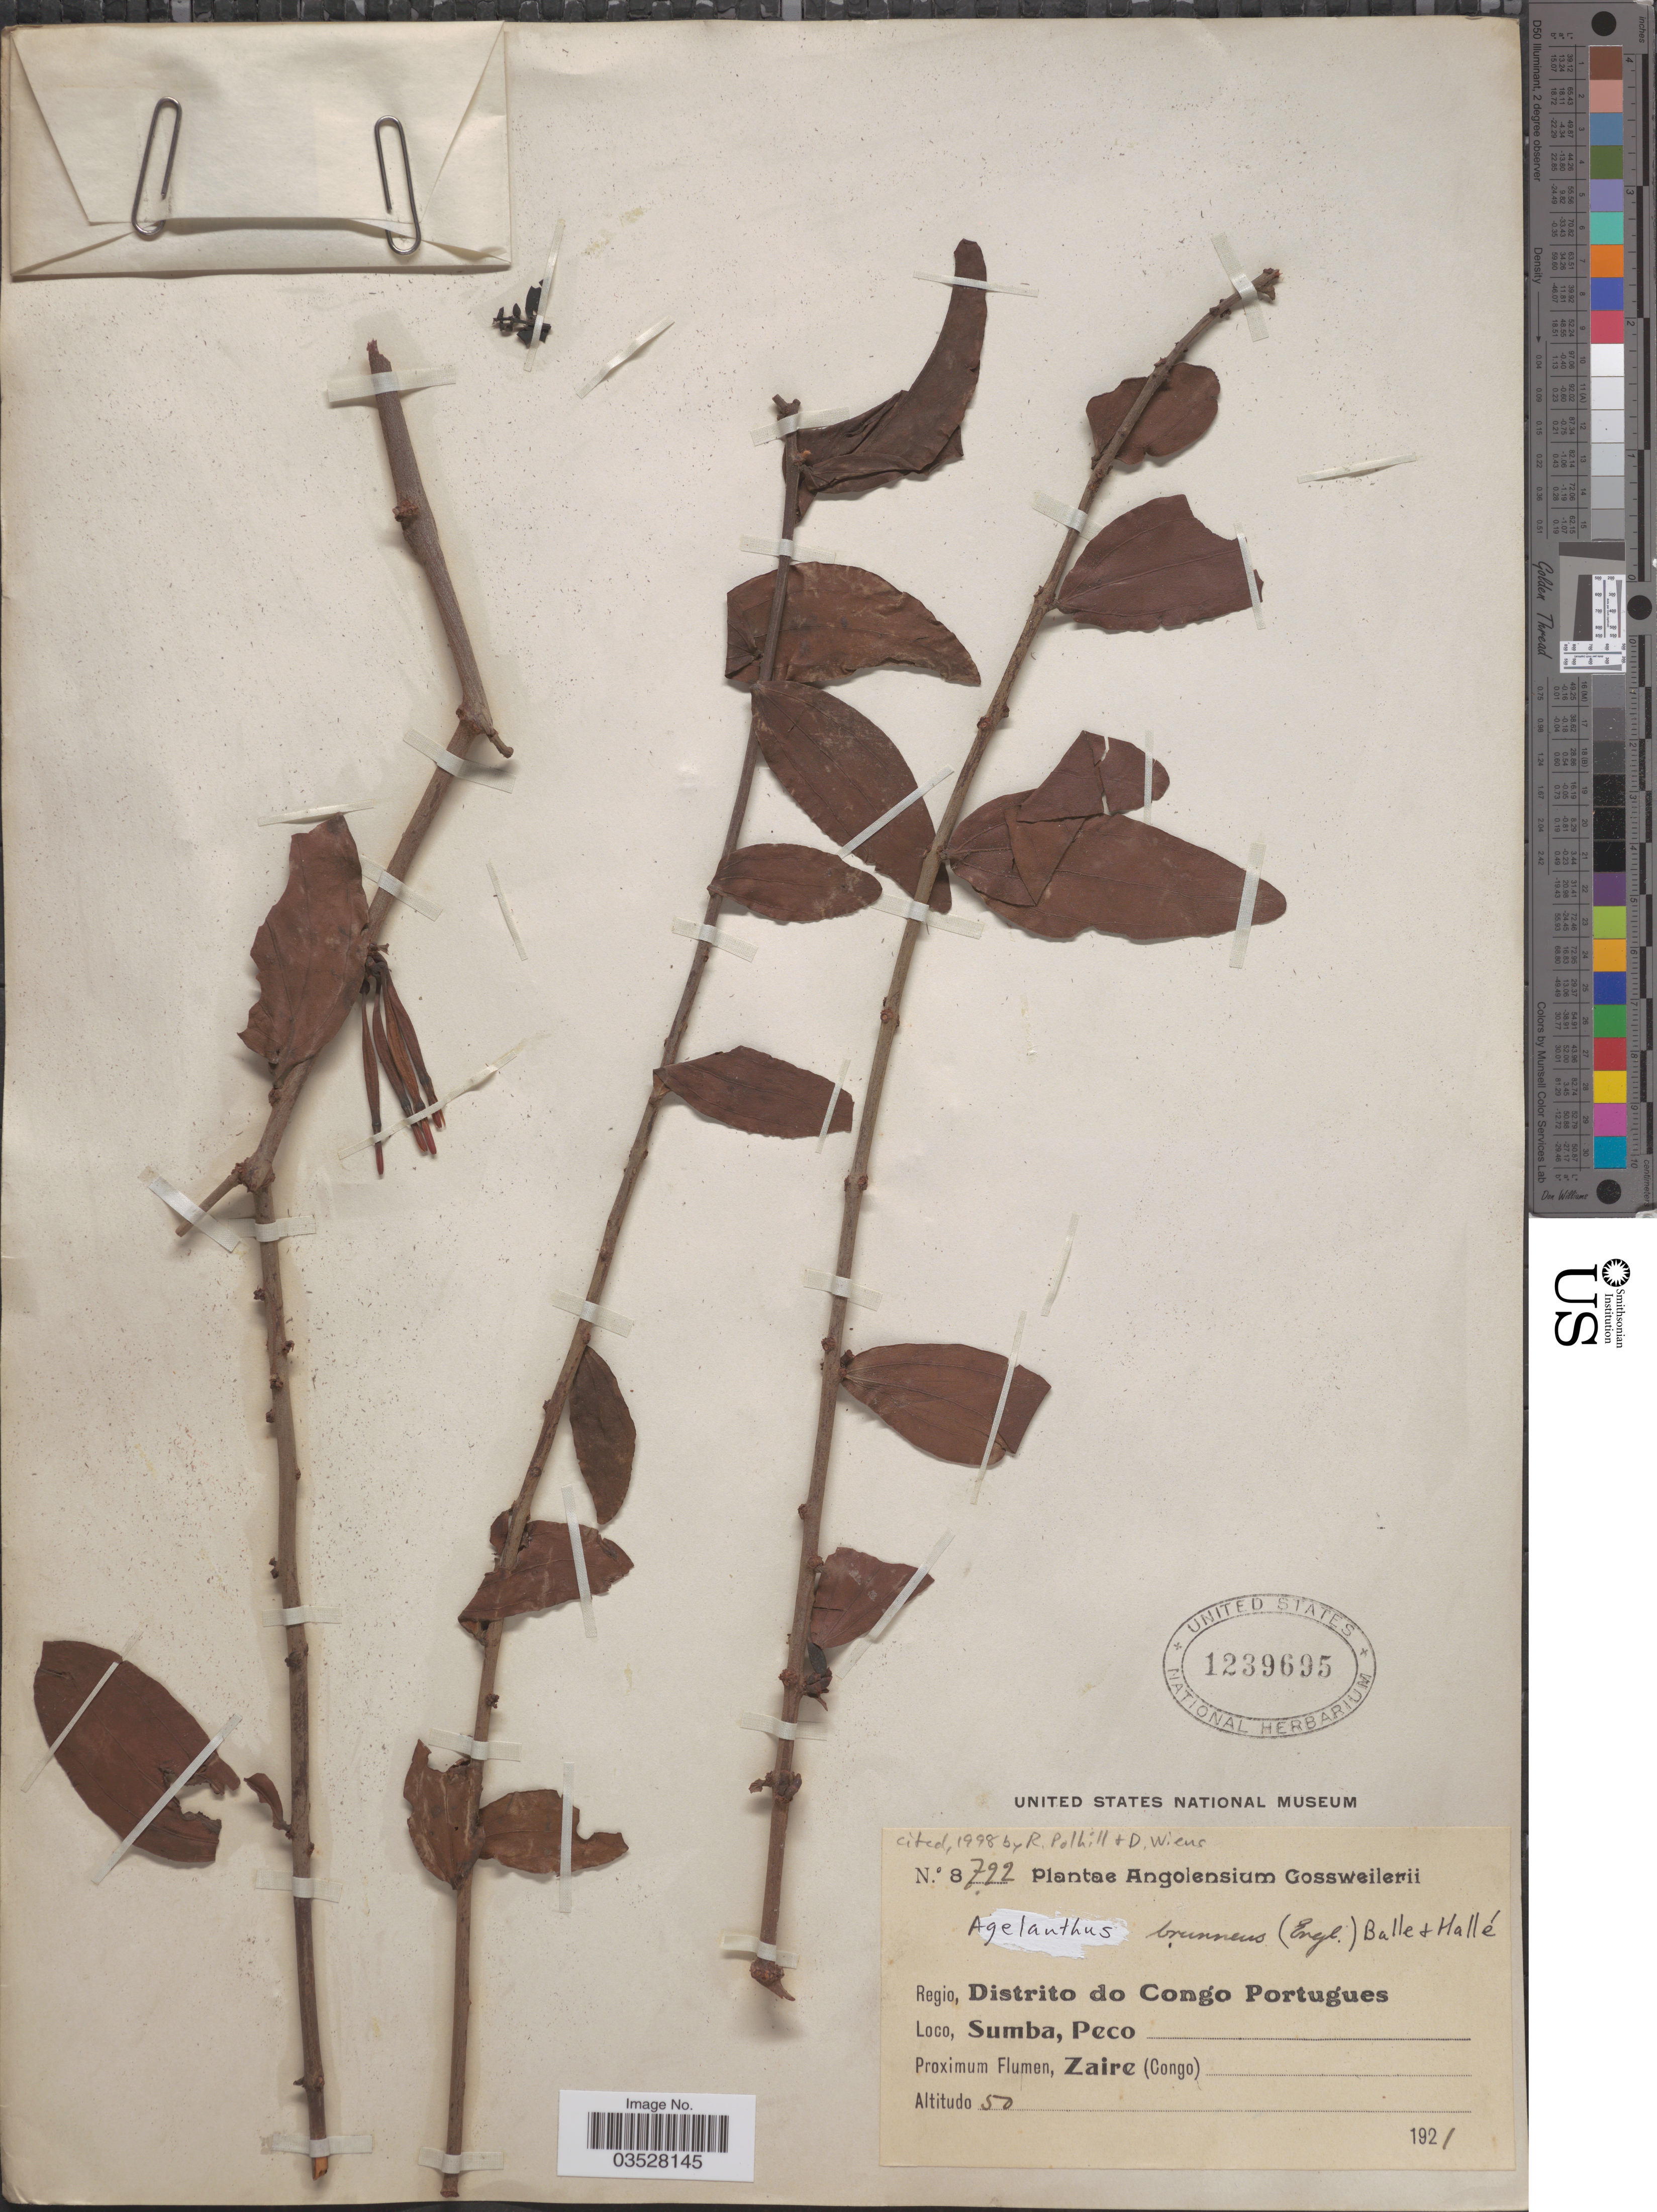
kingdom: Plantae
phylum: Tracheophyta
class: Magnoliopsida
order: Santalales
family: Loranthaceae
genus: Agelanthus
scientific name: Agelanthus brunneus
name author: (Engl.) Tiegh.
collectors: -. Gossweiler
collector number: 8792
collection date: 1921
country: Angola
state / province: Zaire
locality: Regio, Distrito do Congo Portugues. Sumba, Peco. Proximum Flumen, Zaire (Congo).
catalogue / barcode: US 1239695